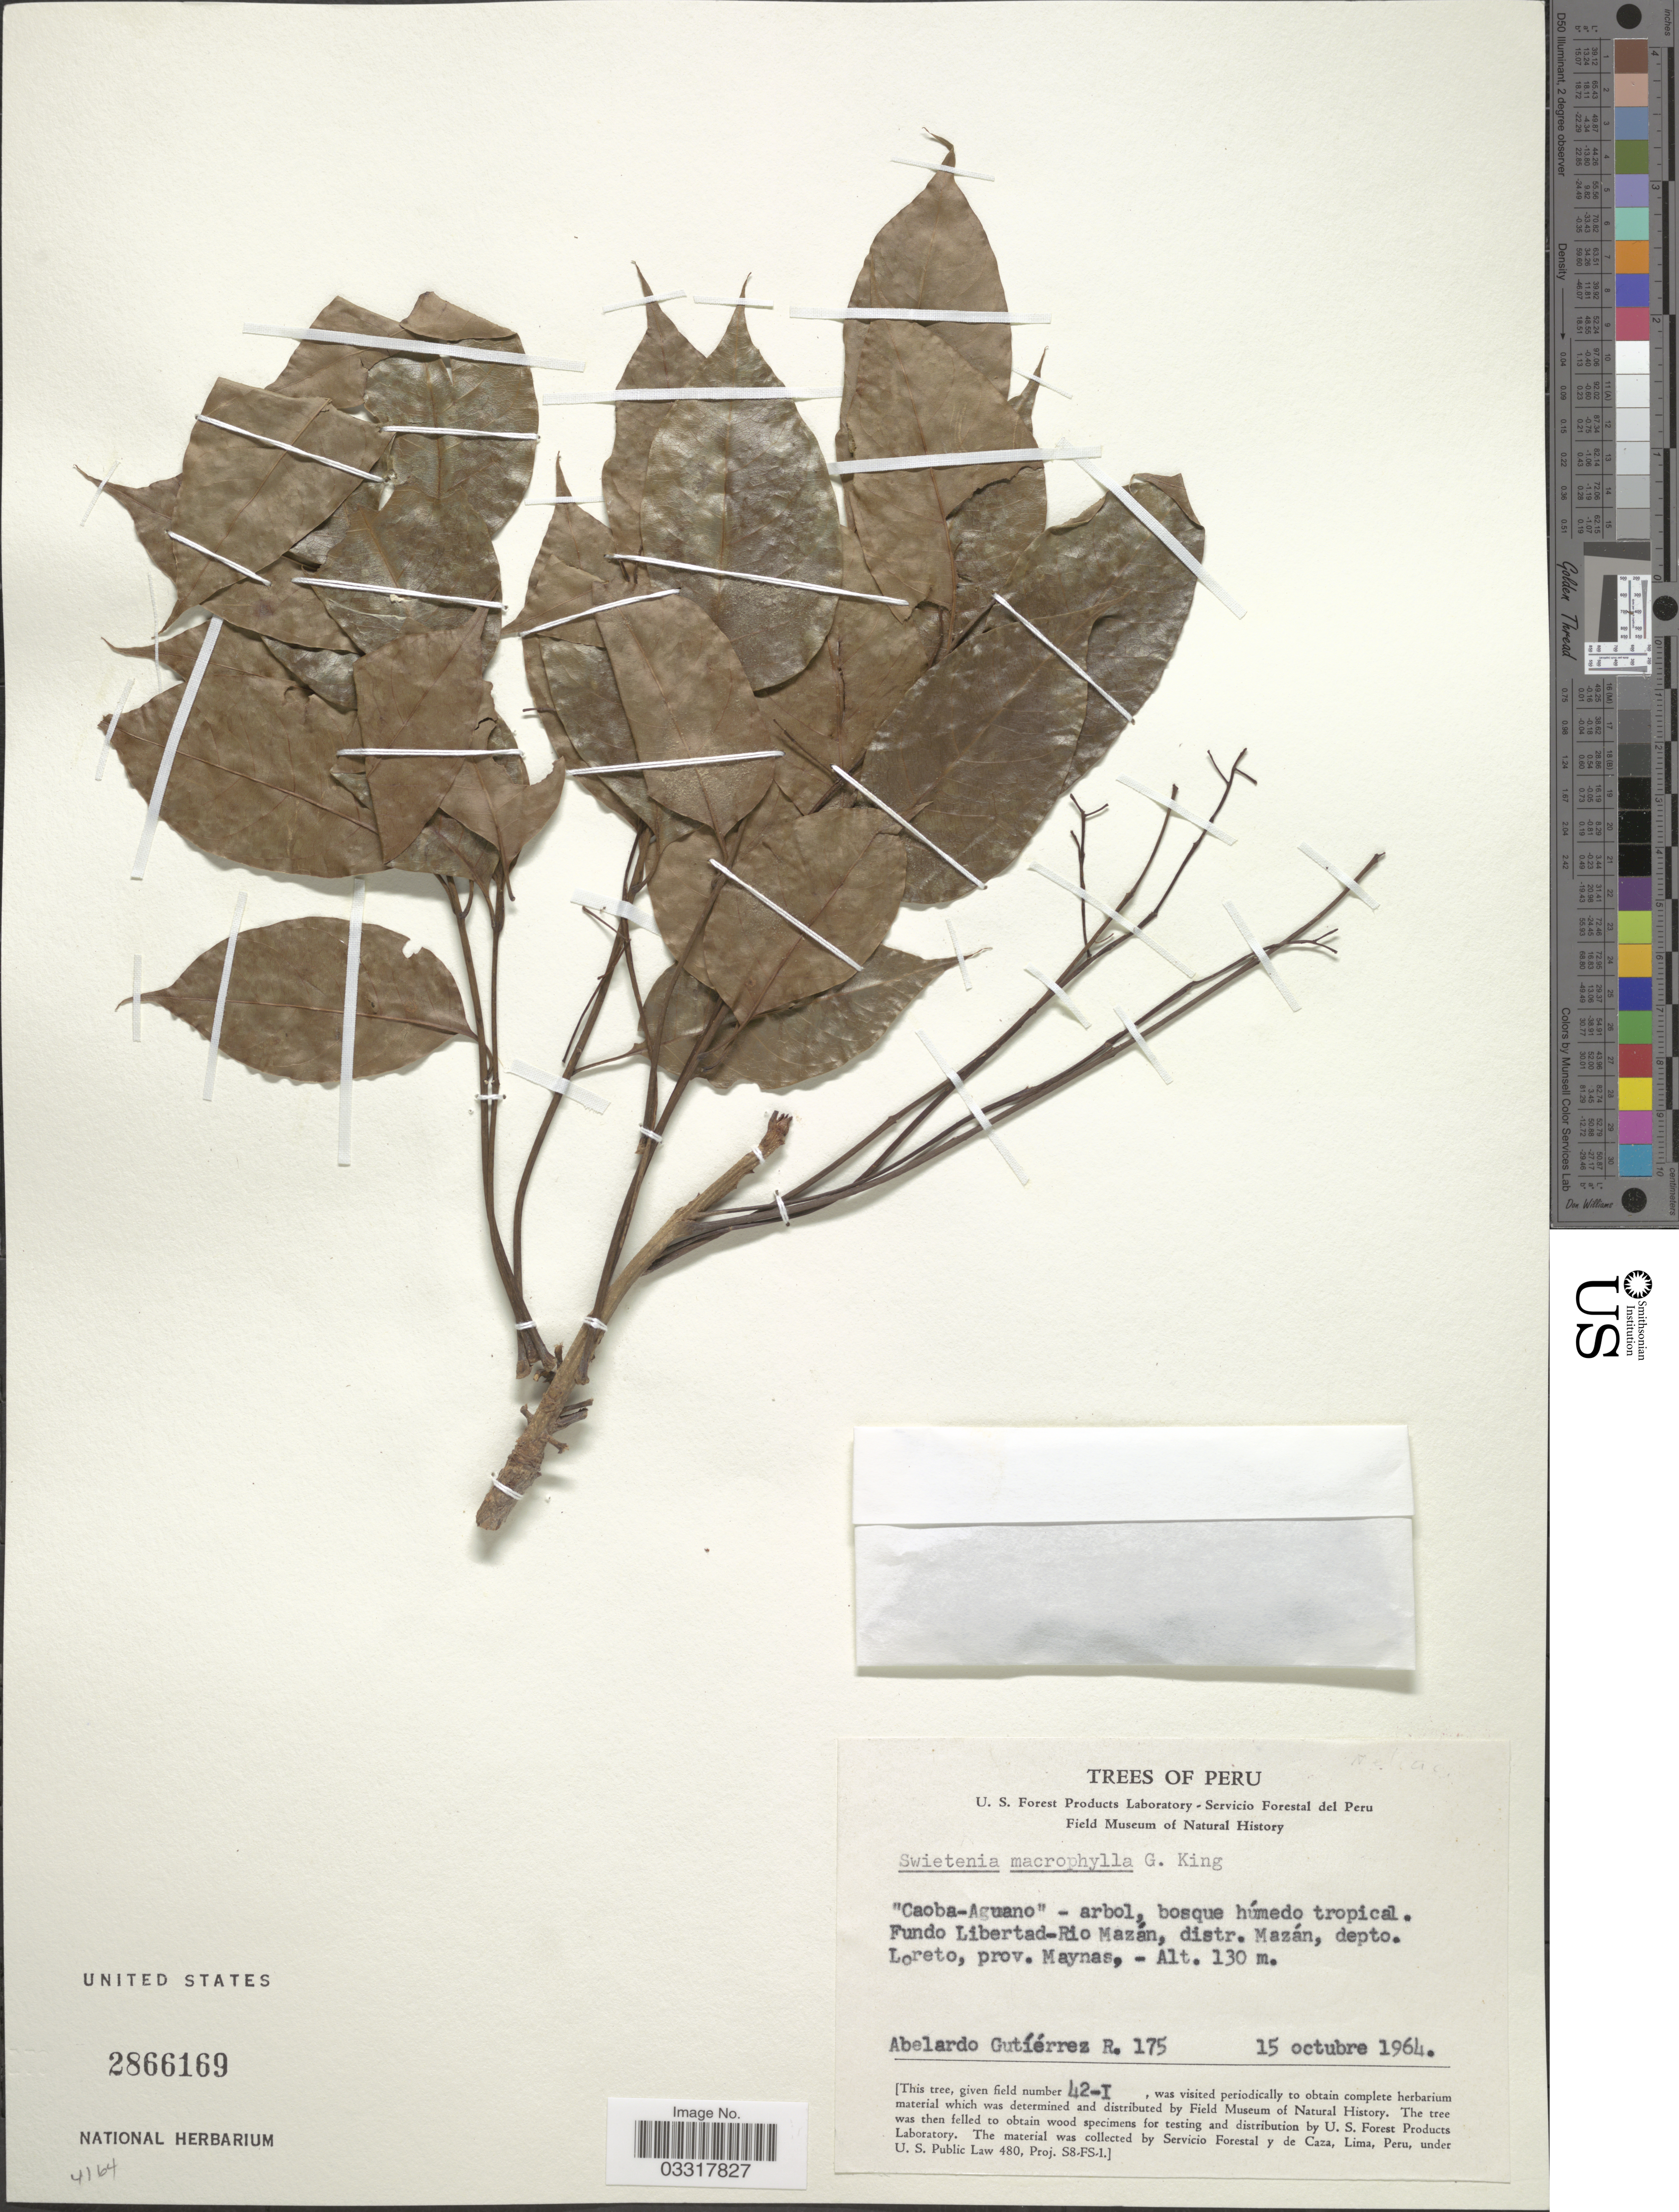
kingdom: Plantae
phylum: Tracheophyta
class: Magnoliopsida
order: Sapindales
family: Meliaceae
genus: Swietenia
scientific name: Swietenia macrophylla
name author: King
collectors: A. Gutiérrez Ruíz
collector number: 175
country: Peru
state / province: Loreto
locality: Fundo Libertad-Rio Mazán, distr. Mazán, depto. Loreto, prov. Maynas.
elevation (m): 130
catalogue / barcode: US 2866169